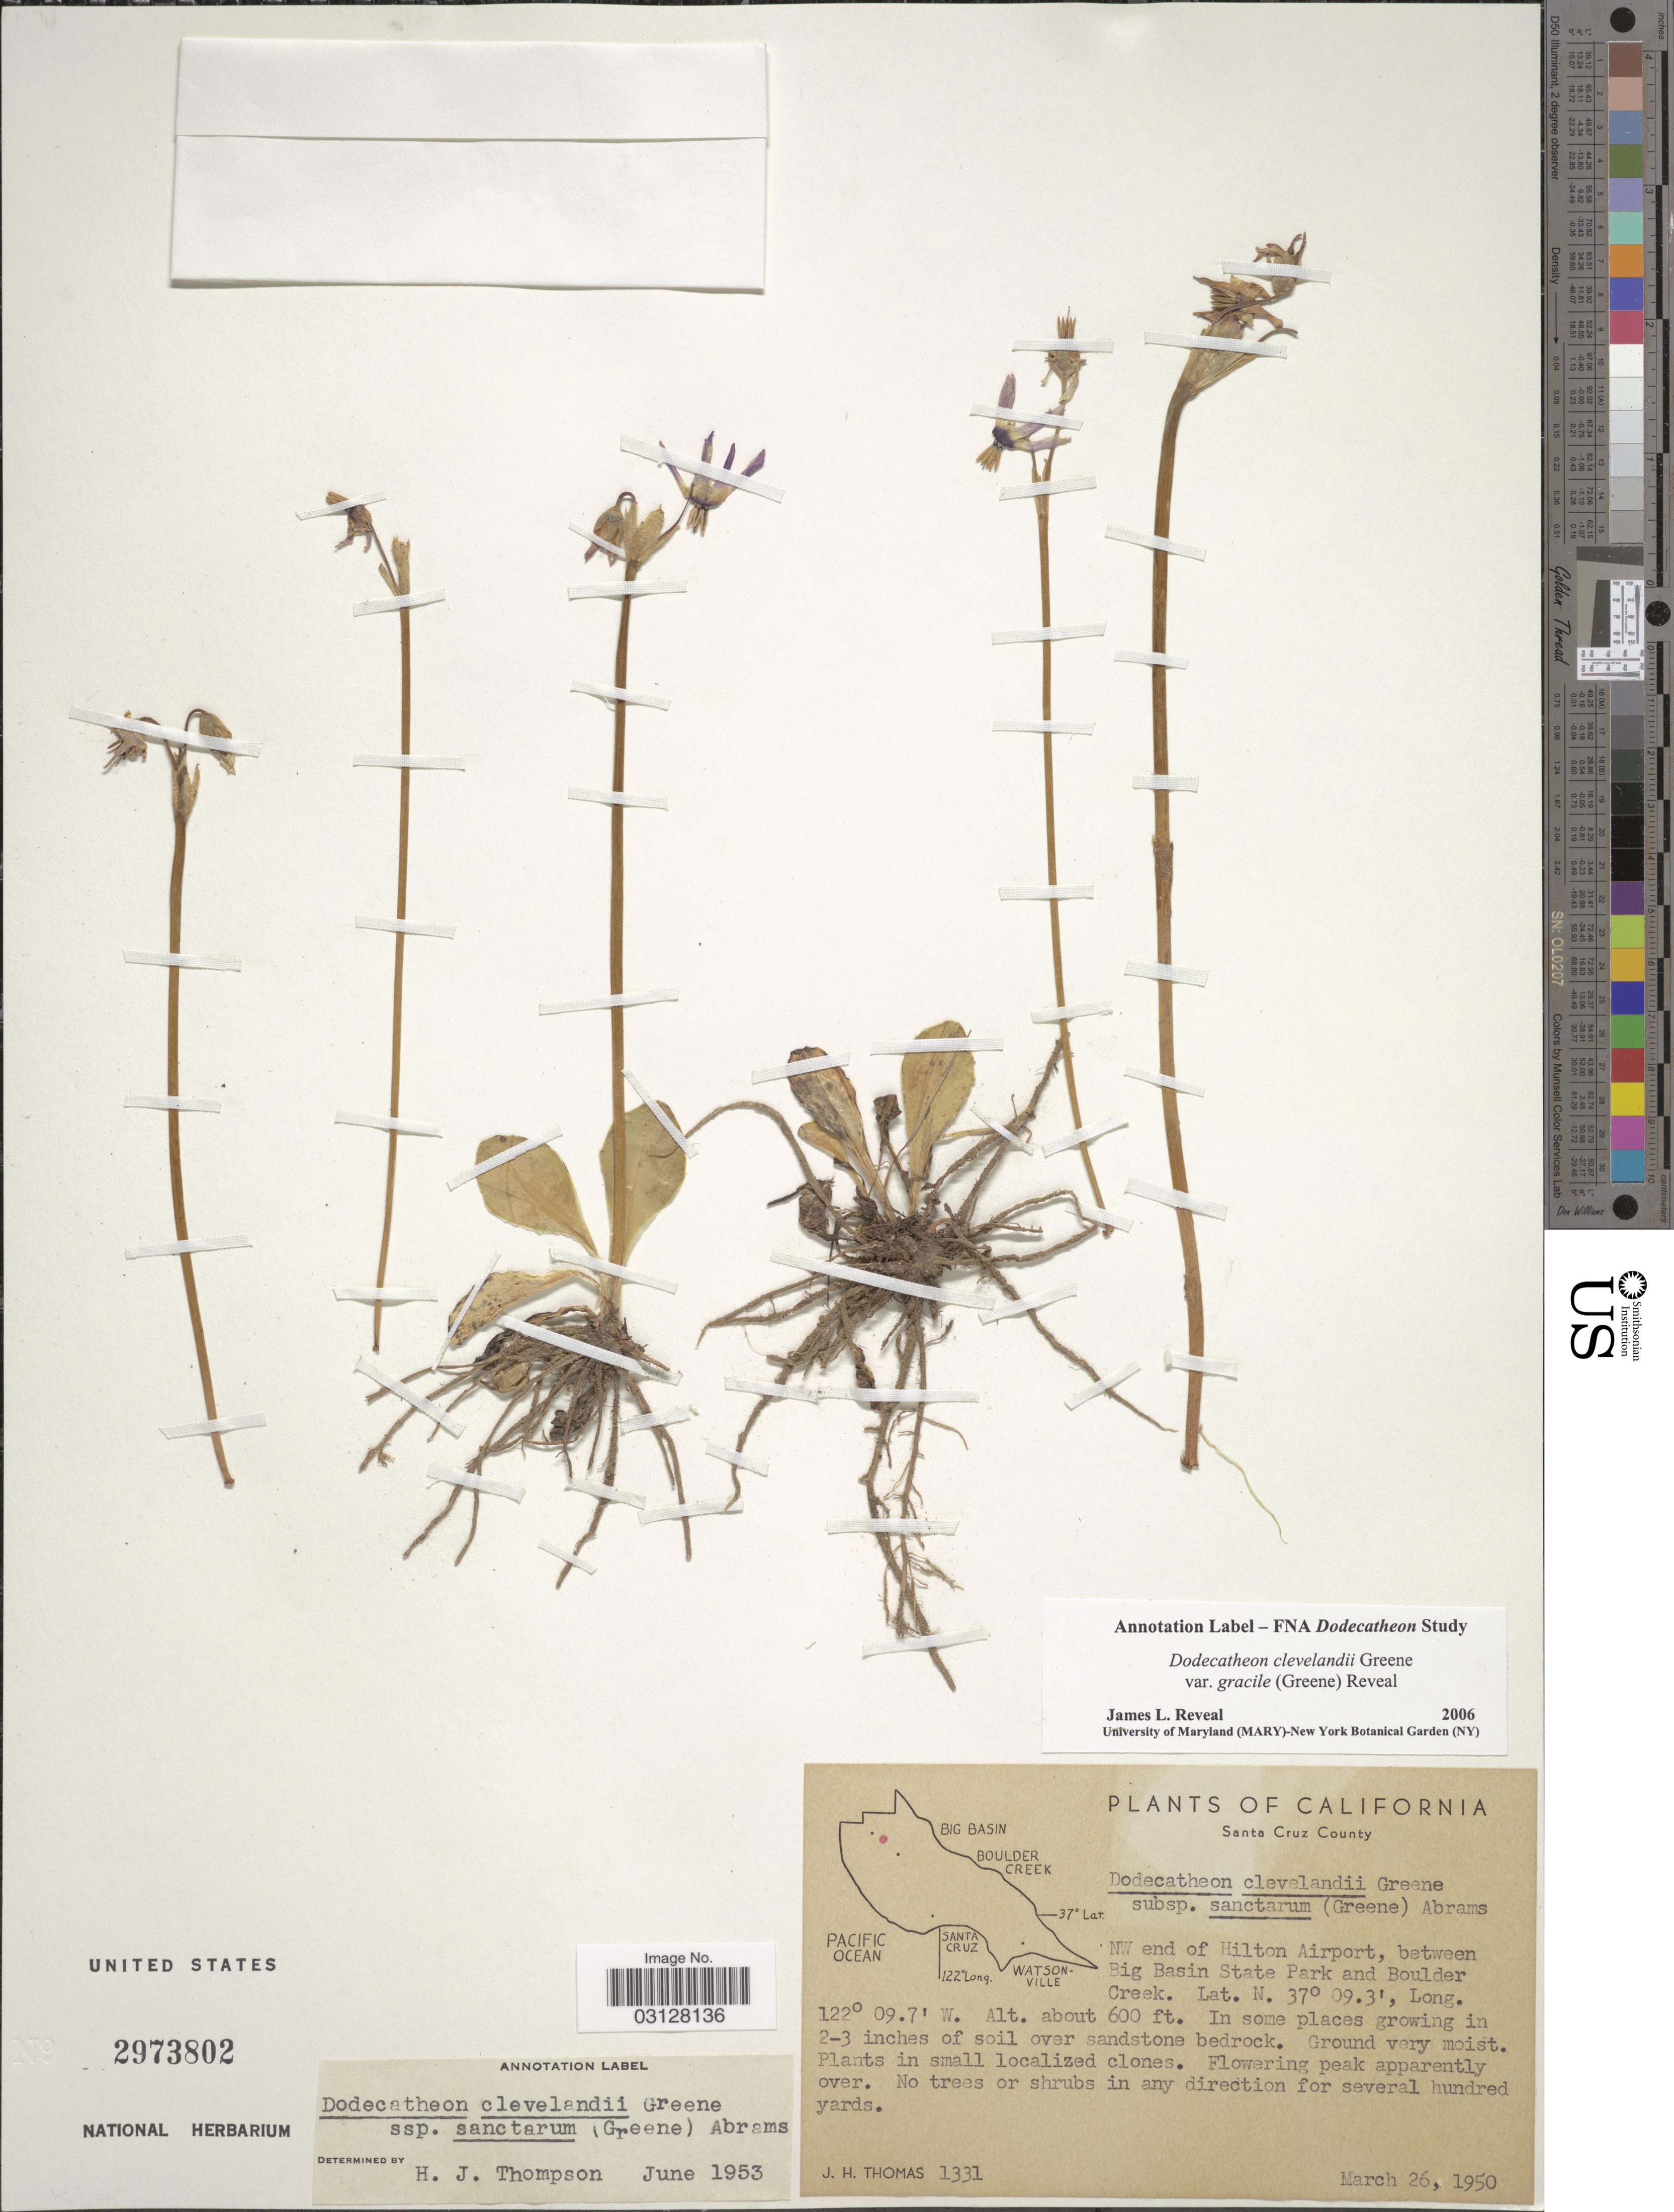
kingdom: Plantae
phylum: Tracheophyta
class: Magnoliopsida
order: Ericales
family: Primulaceae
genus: Dodecatheon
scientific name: Dodecatheon clevelandii var. gracile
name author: (Greene) Reveal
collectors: J. H. Thomas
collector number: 1331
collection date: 1950-03-26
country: United States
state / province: California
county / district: Santa Cruz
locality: Santa Cruz County. NW end of Hilton Airport, between Big Basin State Park and Boulder Creek.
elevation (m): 183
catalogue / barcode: US 2973802